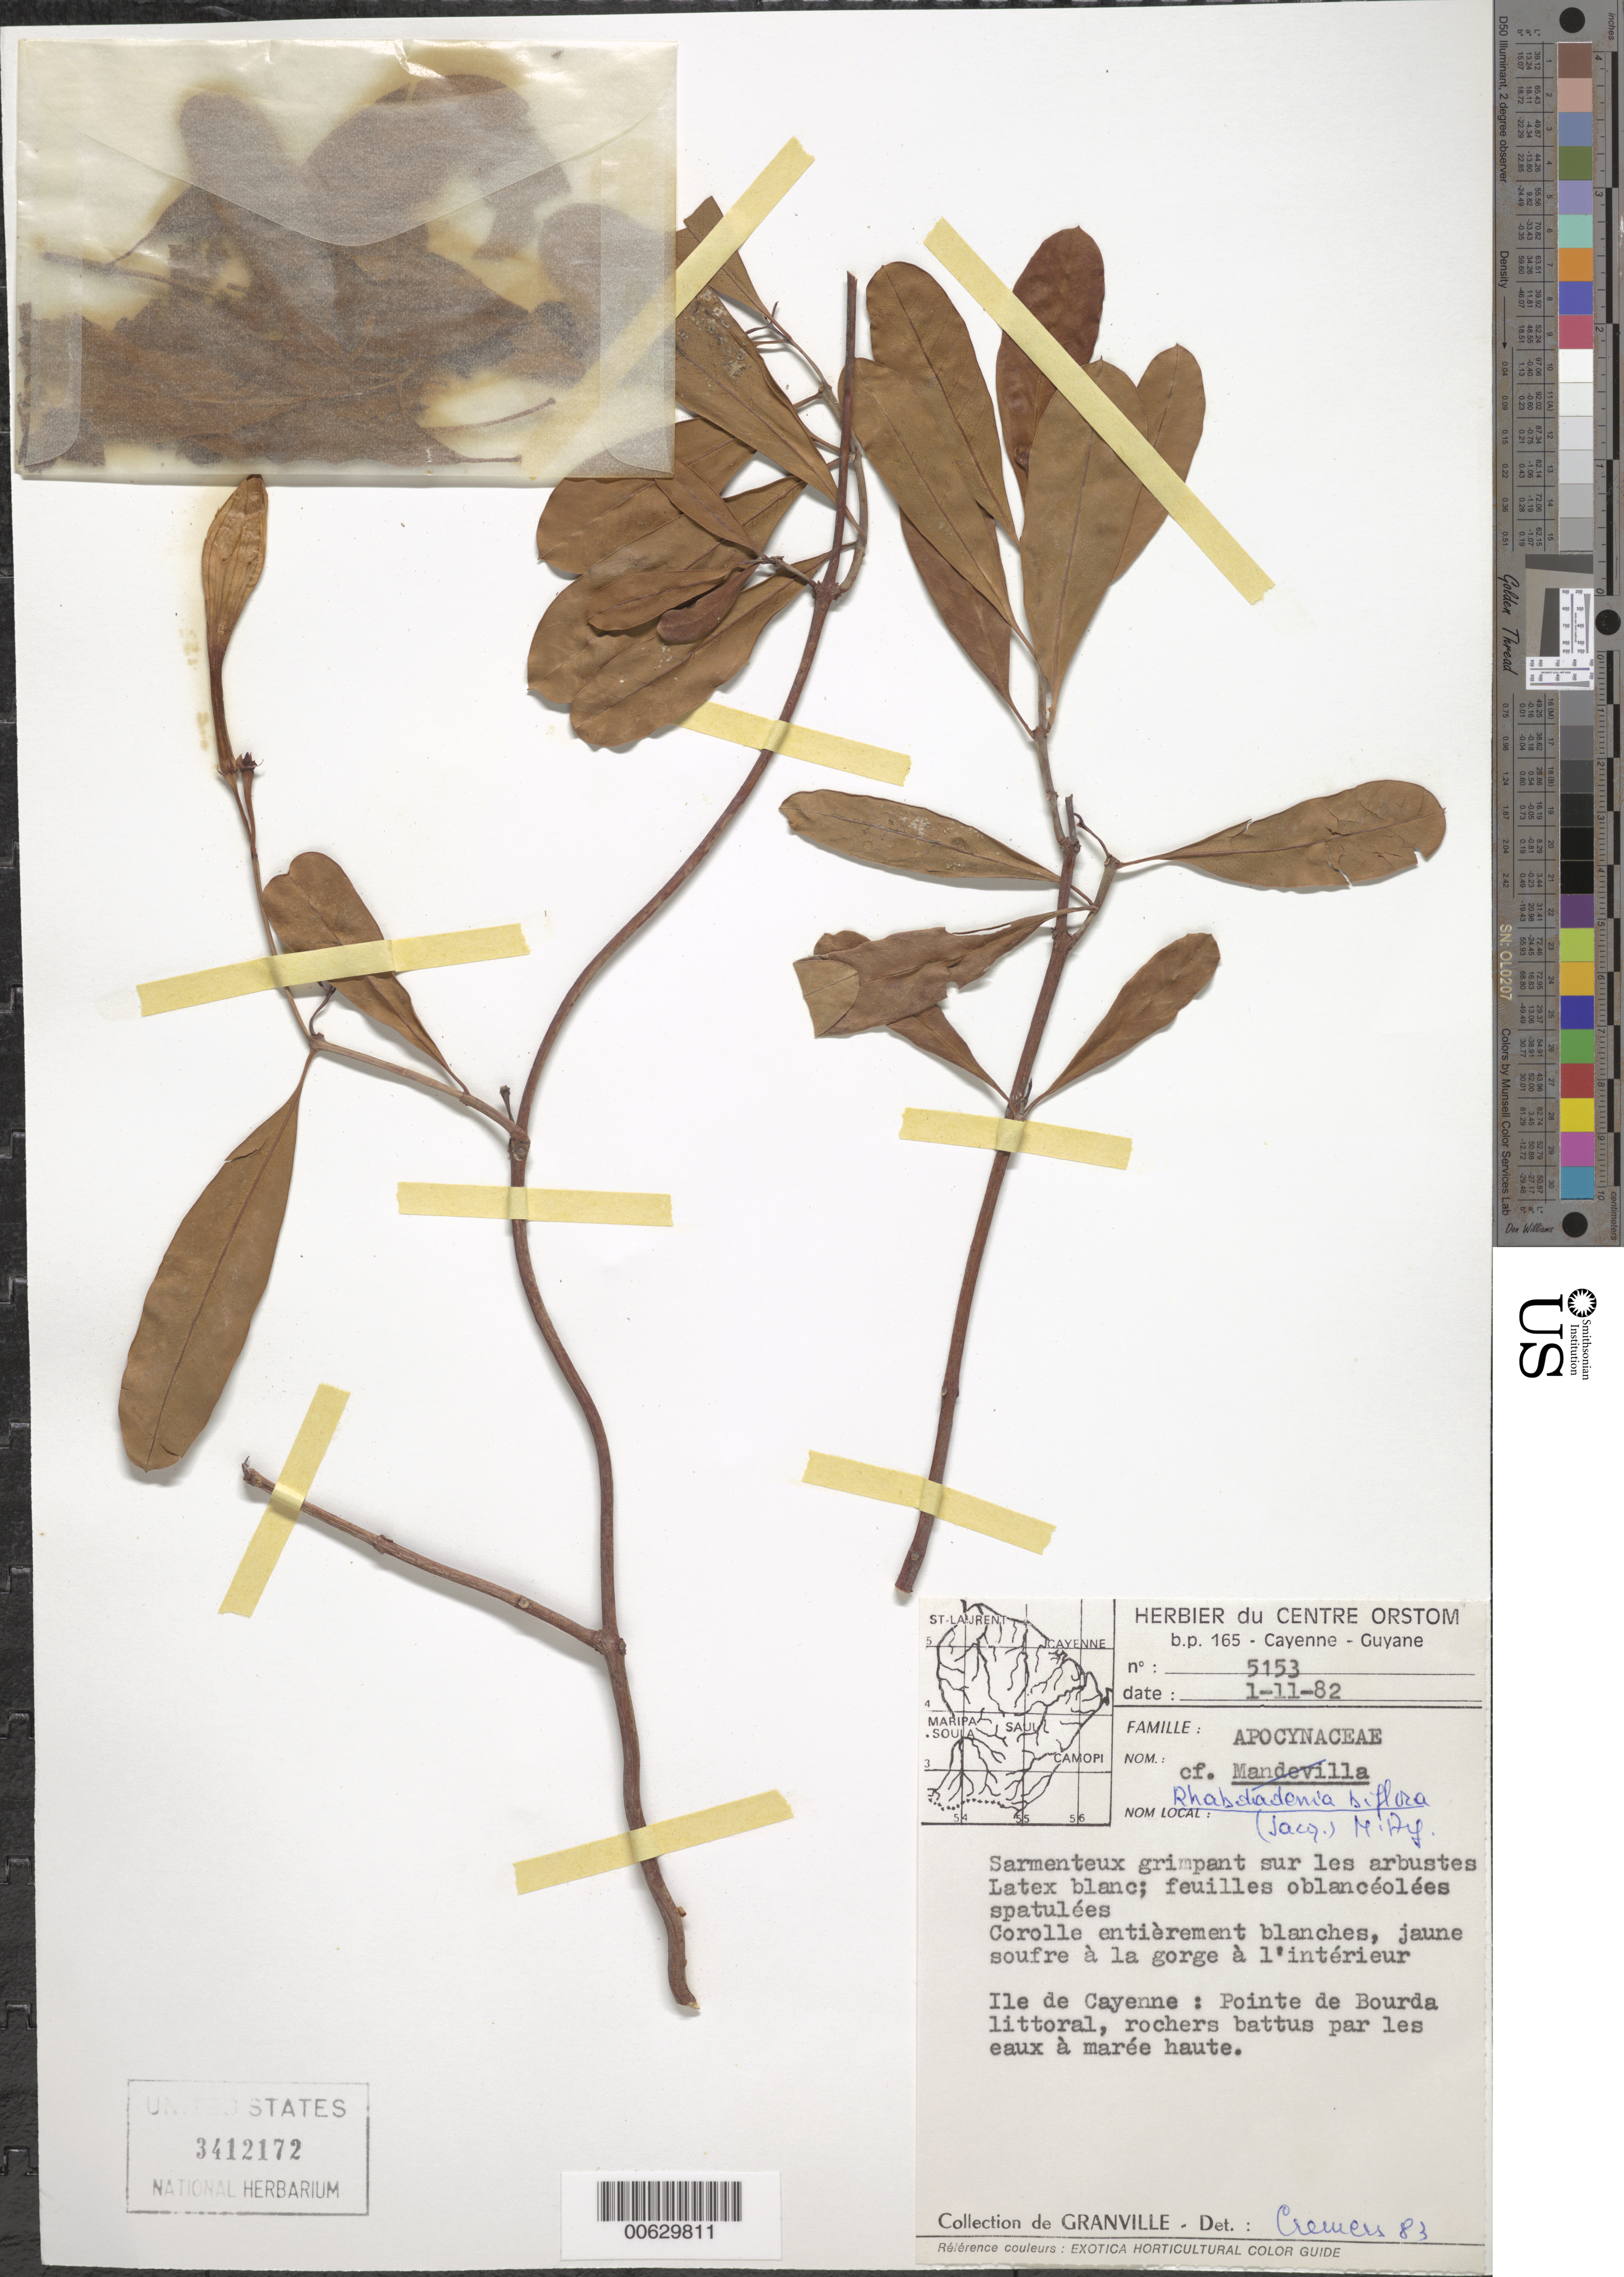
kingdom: Plantae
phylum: Tracheophyta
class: Magnoliopsida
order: Gentianales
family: Apocynaceae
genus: Rhabdadenia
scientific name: Rhabdadenia biflora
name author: (Jacq.) Müll. Arg.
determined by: Cremers, Georges A.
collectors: J.-J. de Granville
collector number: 5153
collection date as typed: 1-Nov-82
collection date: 1982-11-01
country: French Guiana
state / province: Cayenne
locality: Cayenne, littoral de l'Ile, point de Bourda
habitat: Littoral, rochers battus par les eaux a maree haute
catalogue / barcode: US 3412172